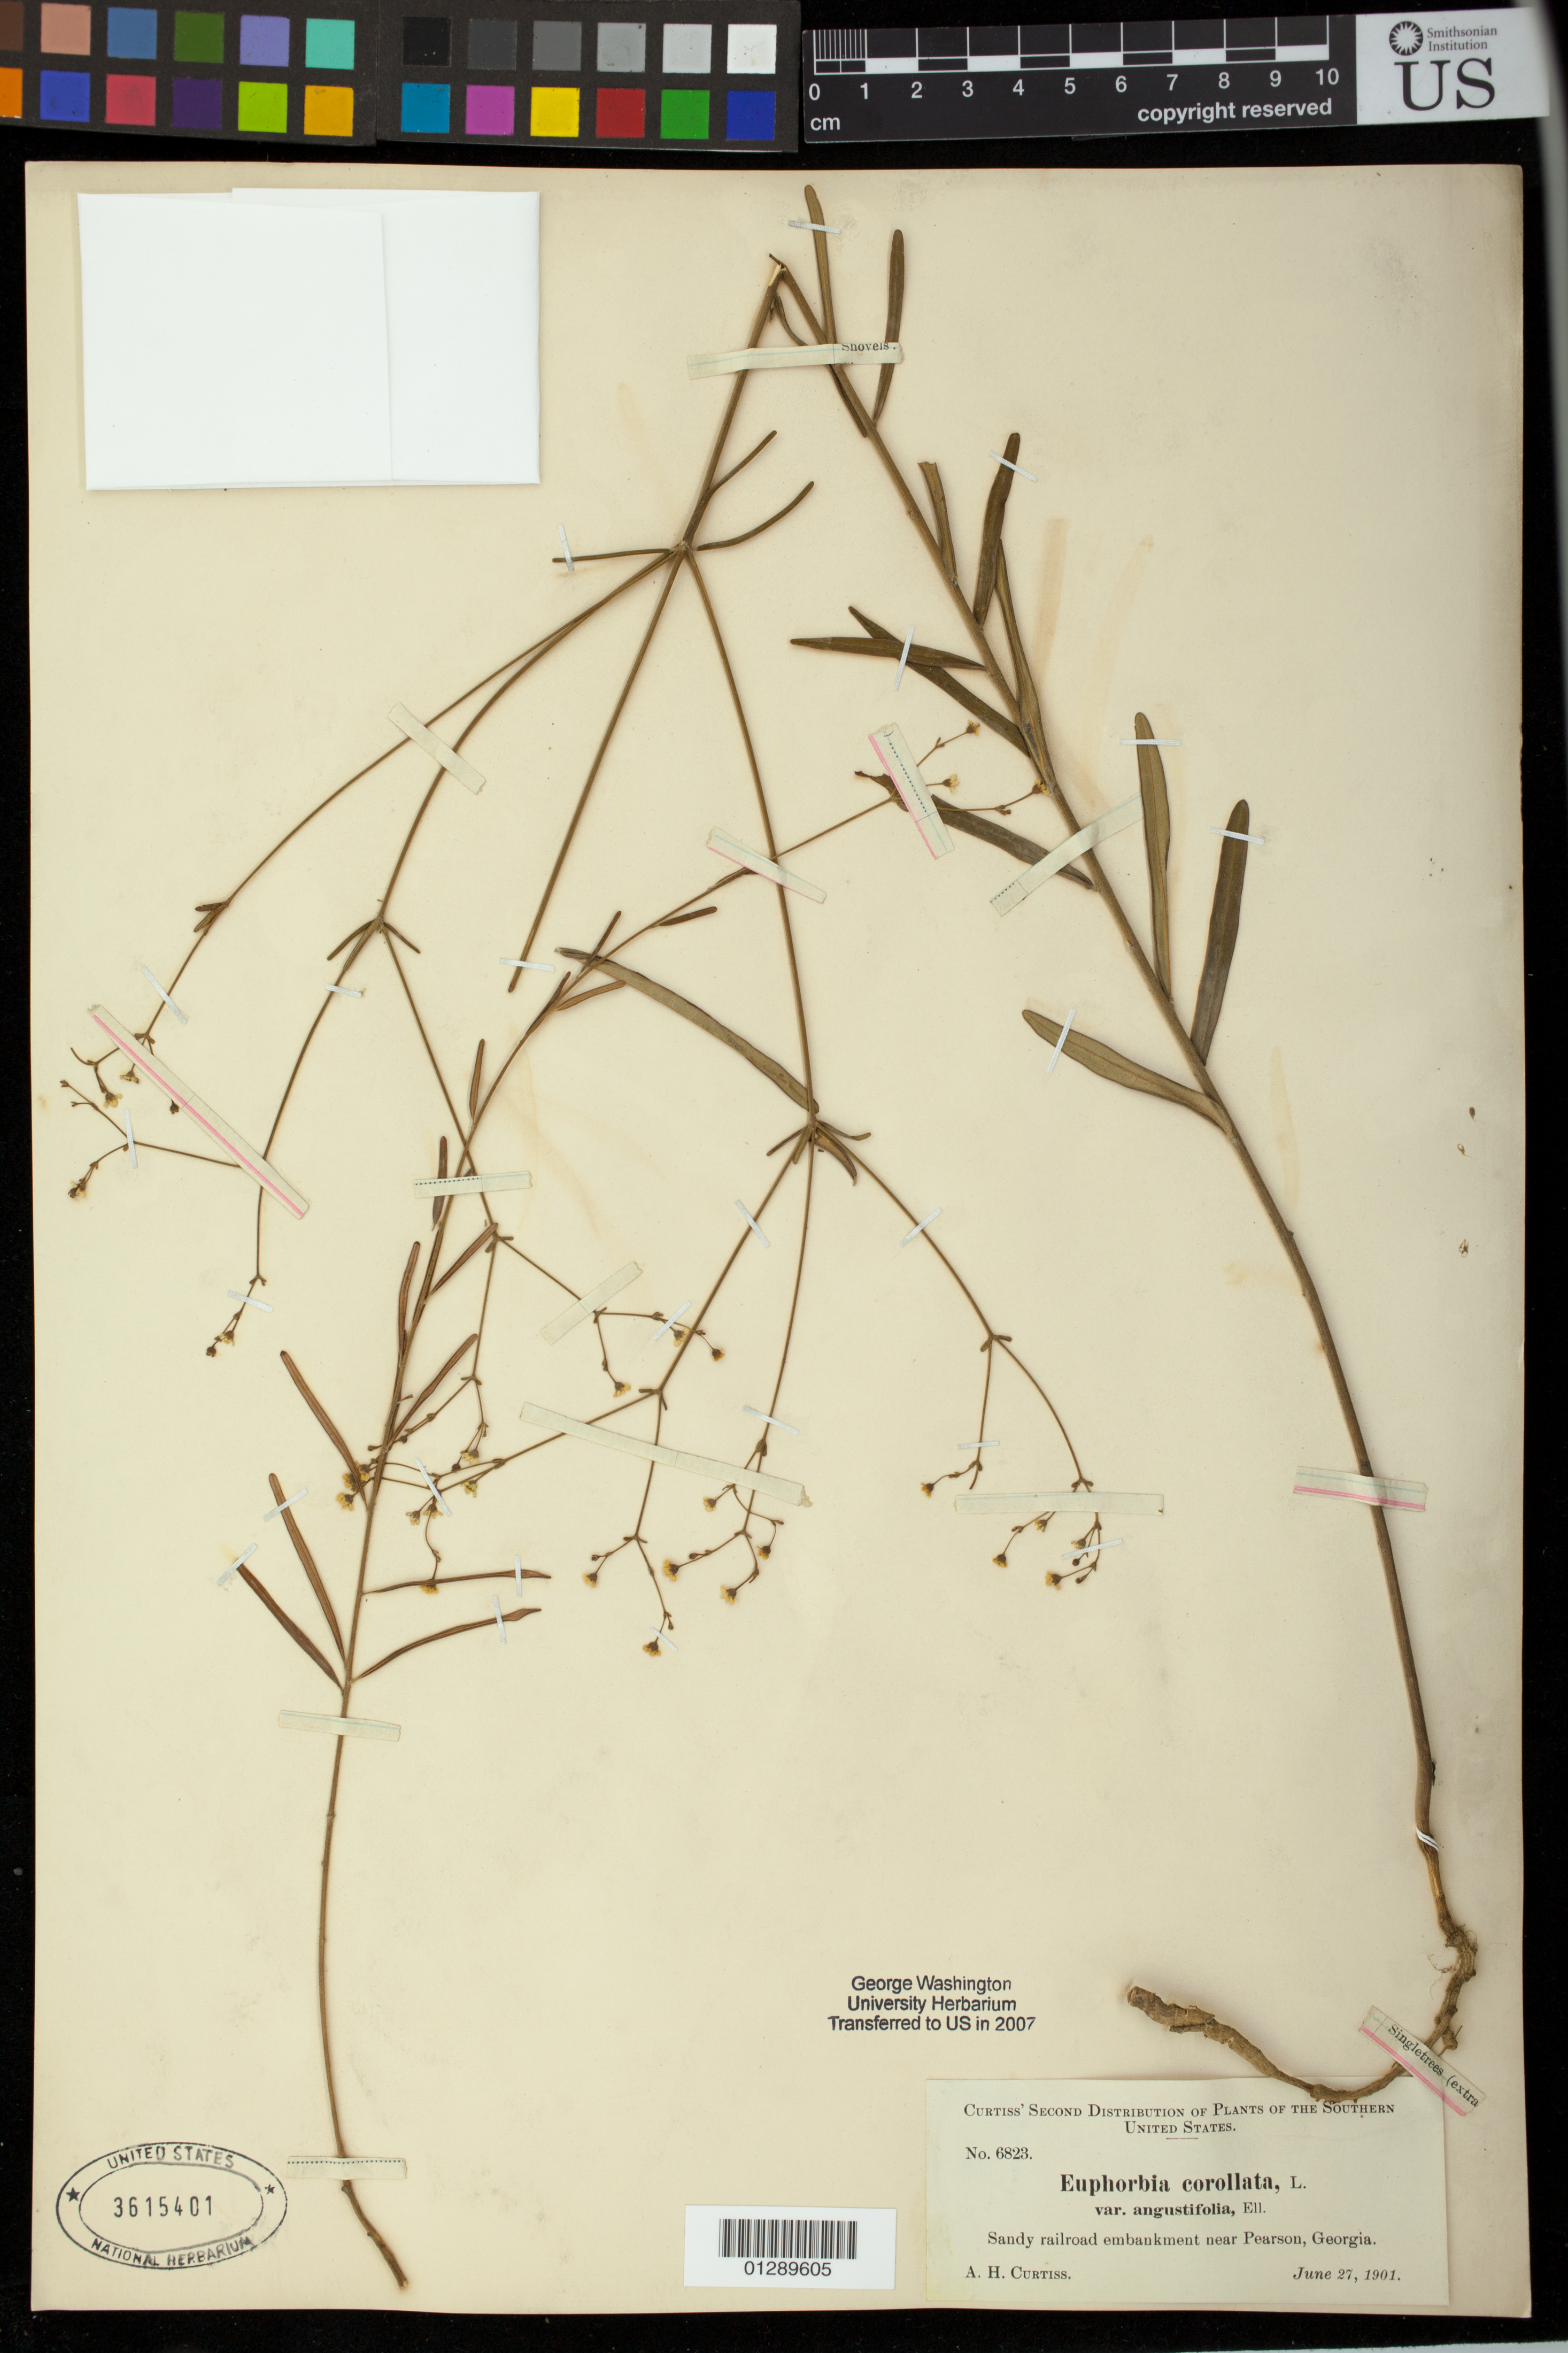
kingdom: Plantae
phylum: Tracheophyta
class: Magnoliopsida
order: Malpighiales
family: Euphorbiaceae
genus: Euphorbia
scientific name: Euphorbia corollata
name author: L.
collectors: A. H. Curtiss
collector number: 6823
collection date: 1901-06-27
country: United States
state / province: Georgia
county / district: Atkinson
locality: railroad embankment near Pearson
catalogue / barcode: US 3615401